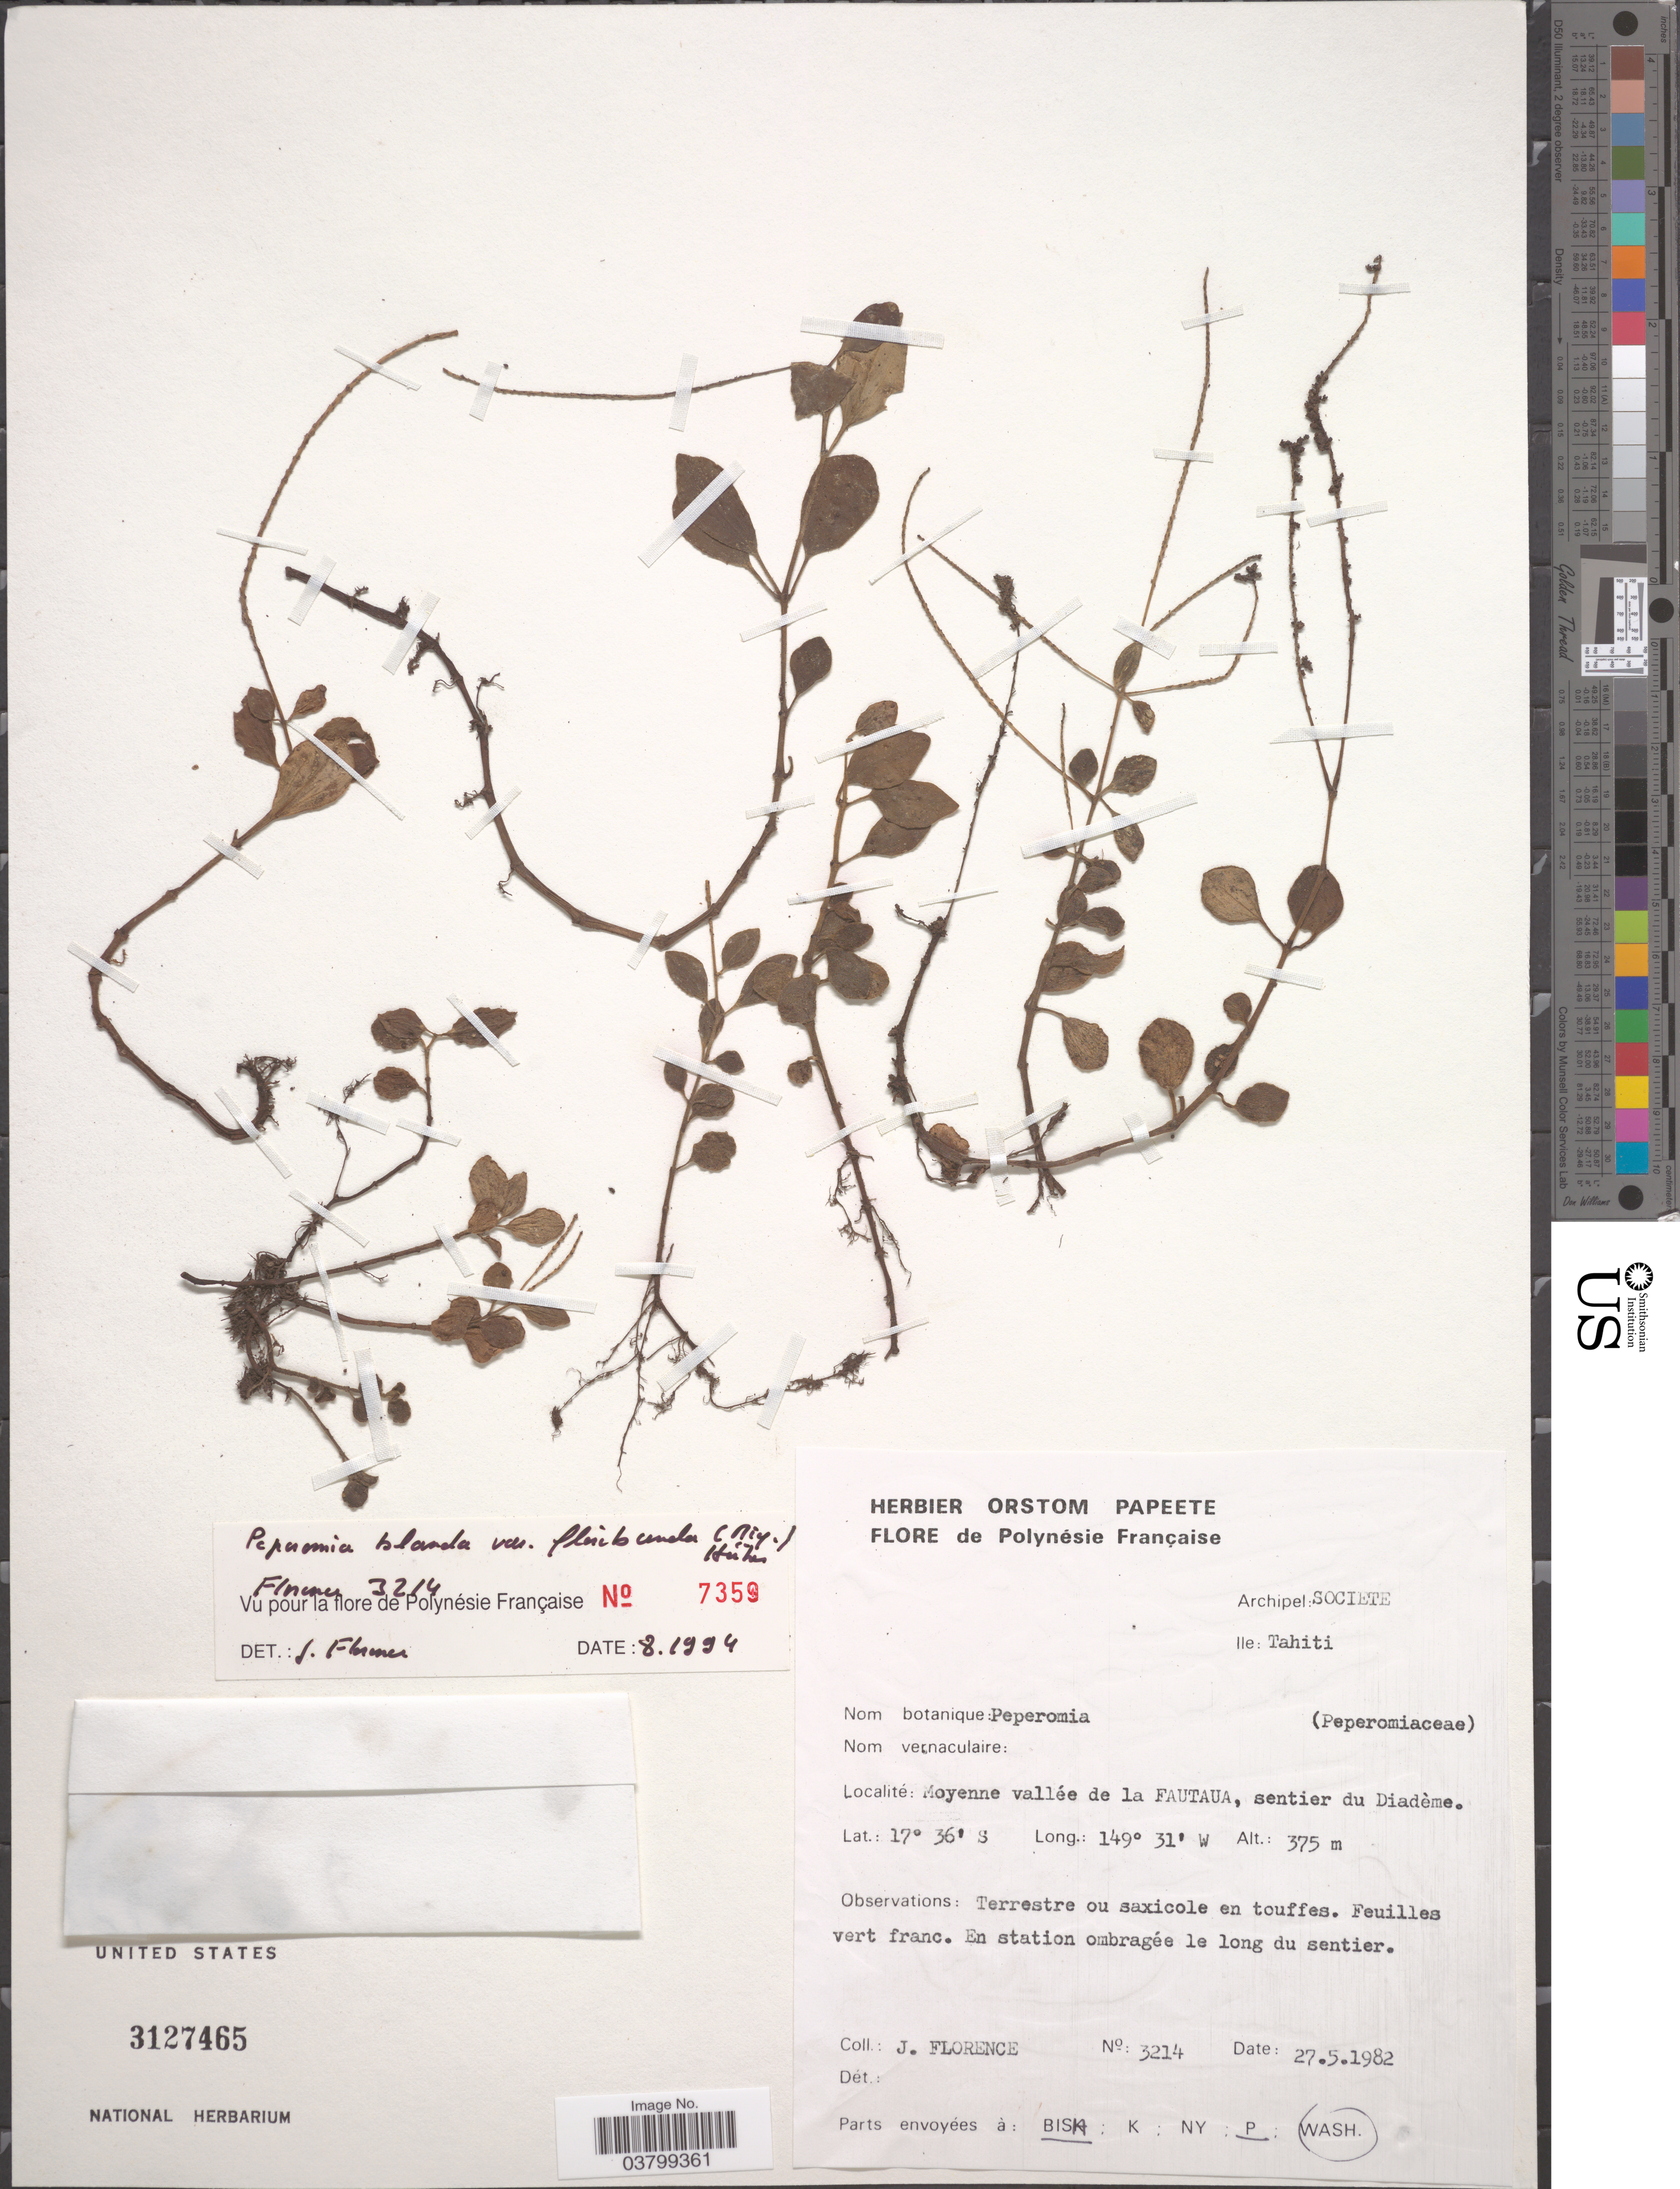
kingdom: Plantae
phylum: Tracheophyta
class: Magnoliopsida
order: Piperales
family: Piperaceae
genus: Peperomia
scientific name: Peperomia leptostachya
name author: Hook. & Arn.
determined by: Wagner, W. L., (BOT), Smithsonian Institution - National Museum of Natural History (UNITED STATES)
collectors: J. Florence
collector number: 3214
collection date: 1982-05-27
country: French Polynesia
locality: Archipel: Societe. Ile: Tahiti. Moyenne vallée de la Fautaua, sentier du Diadème.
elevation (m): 375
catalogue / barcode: US 3127465